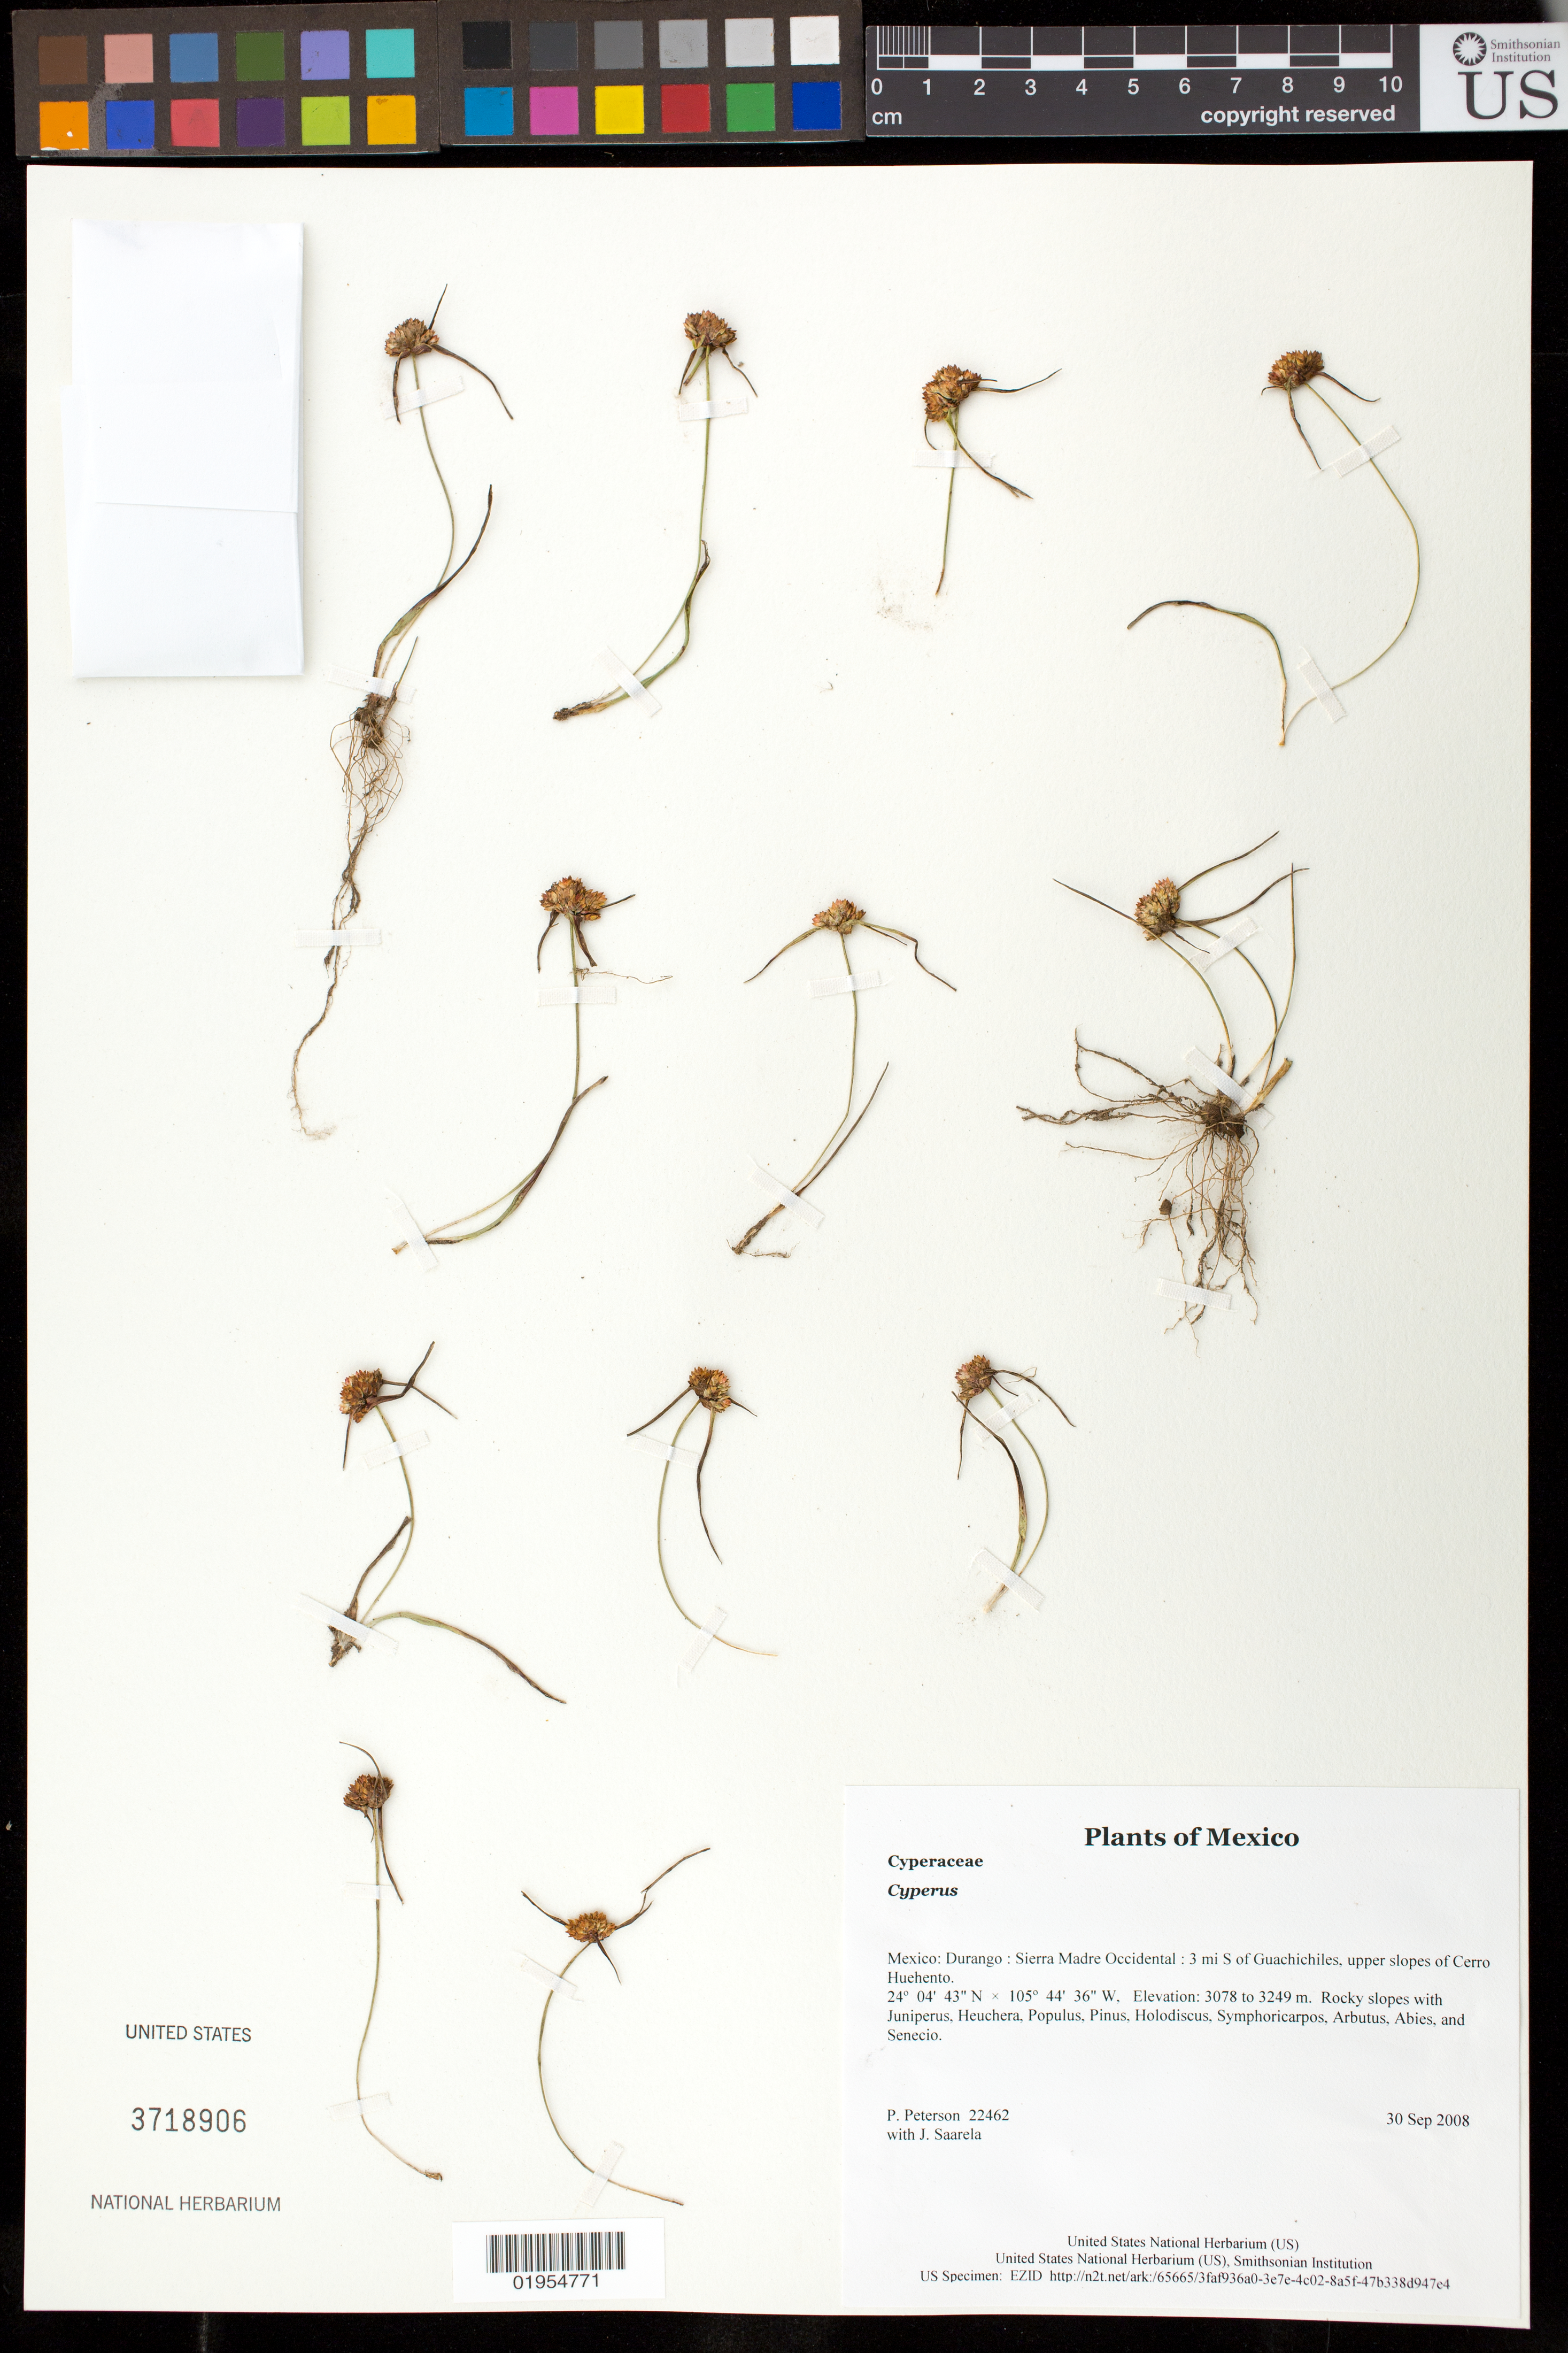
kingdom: Plantae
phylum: Tracheophyta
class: Liliopsida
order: Poales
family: Cyperaceae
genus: Cyperus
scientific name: Cyperus sp.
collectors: P. M. Peterson & J. Saarela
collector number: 22462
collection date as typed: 30 Sep 2008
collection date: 2008-09-30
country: Mexico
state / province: Durango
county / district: Sierra Madre Occidental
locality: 3 mi S of Guachichiles, upper slopes of Cerro Huehento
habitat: Rocky slopes with Juniperus, Heuchera, Populus, Pinus, Holodiscus, Symphoricarpos, Arbutus, Abies, and Senecio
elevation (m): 3078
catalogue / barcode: US 3718906